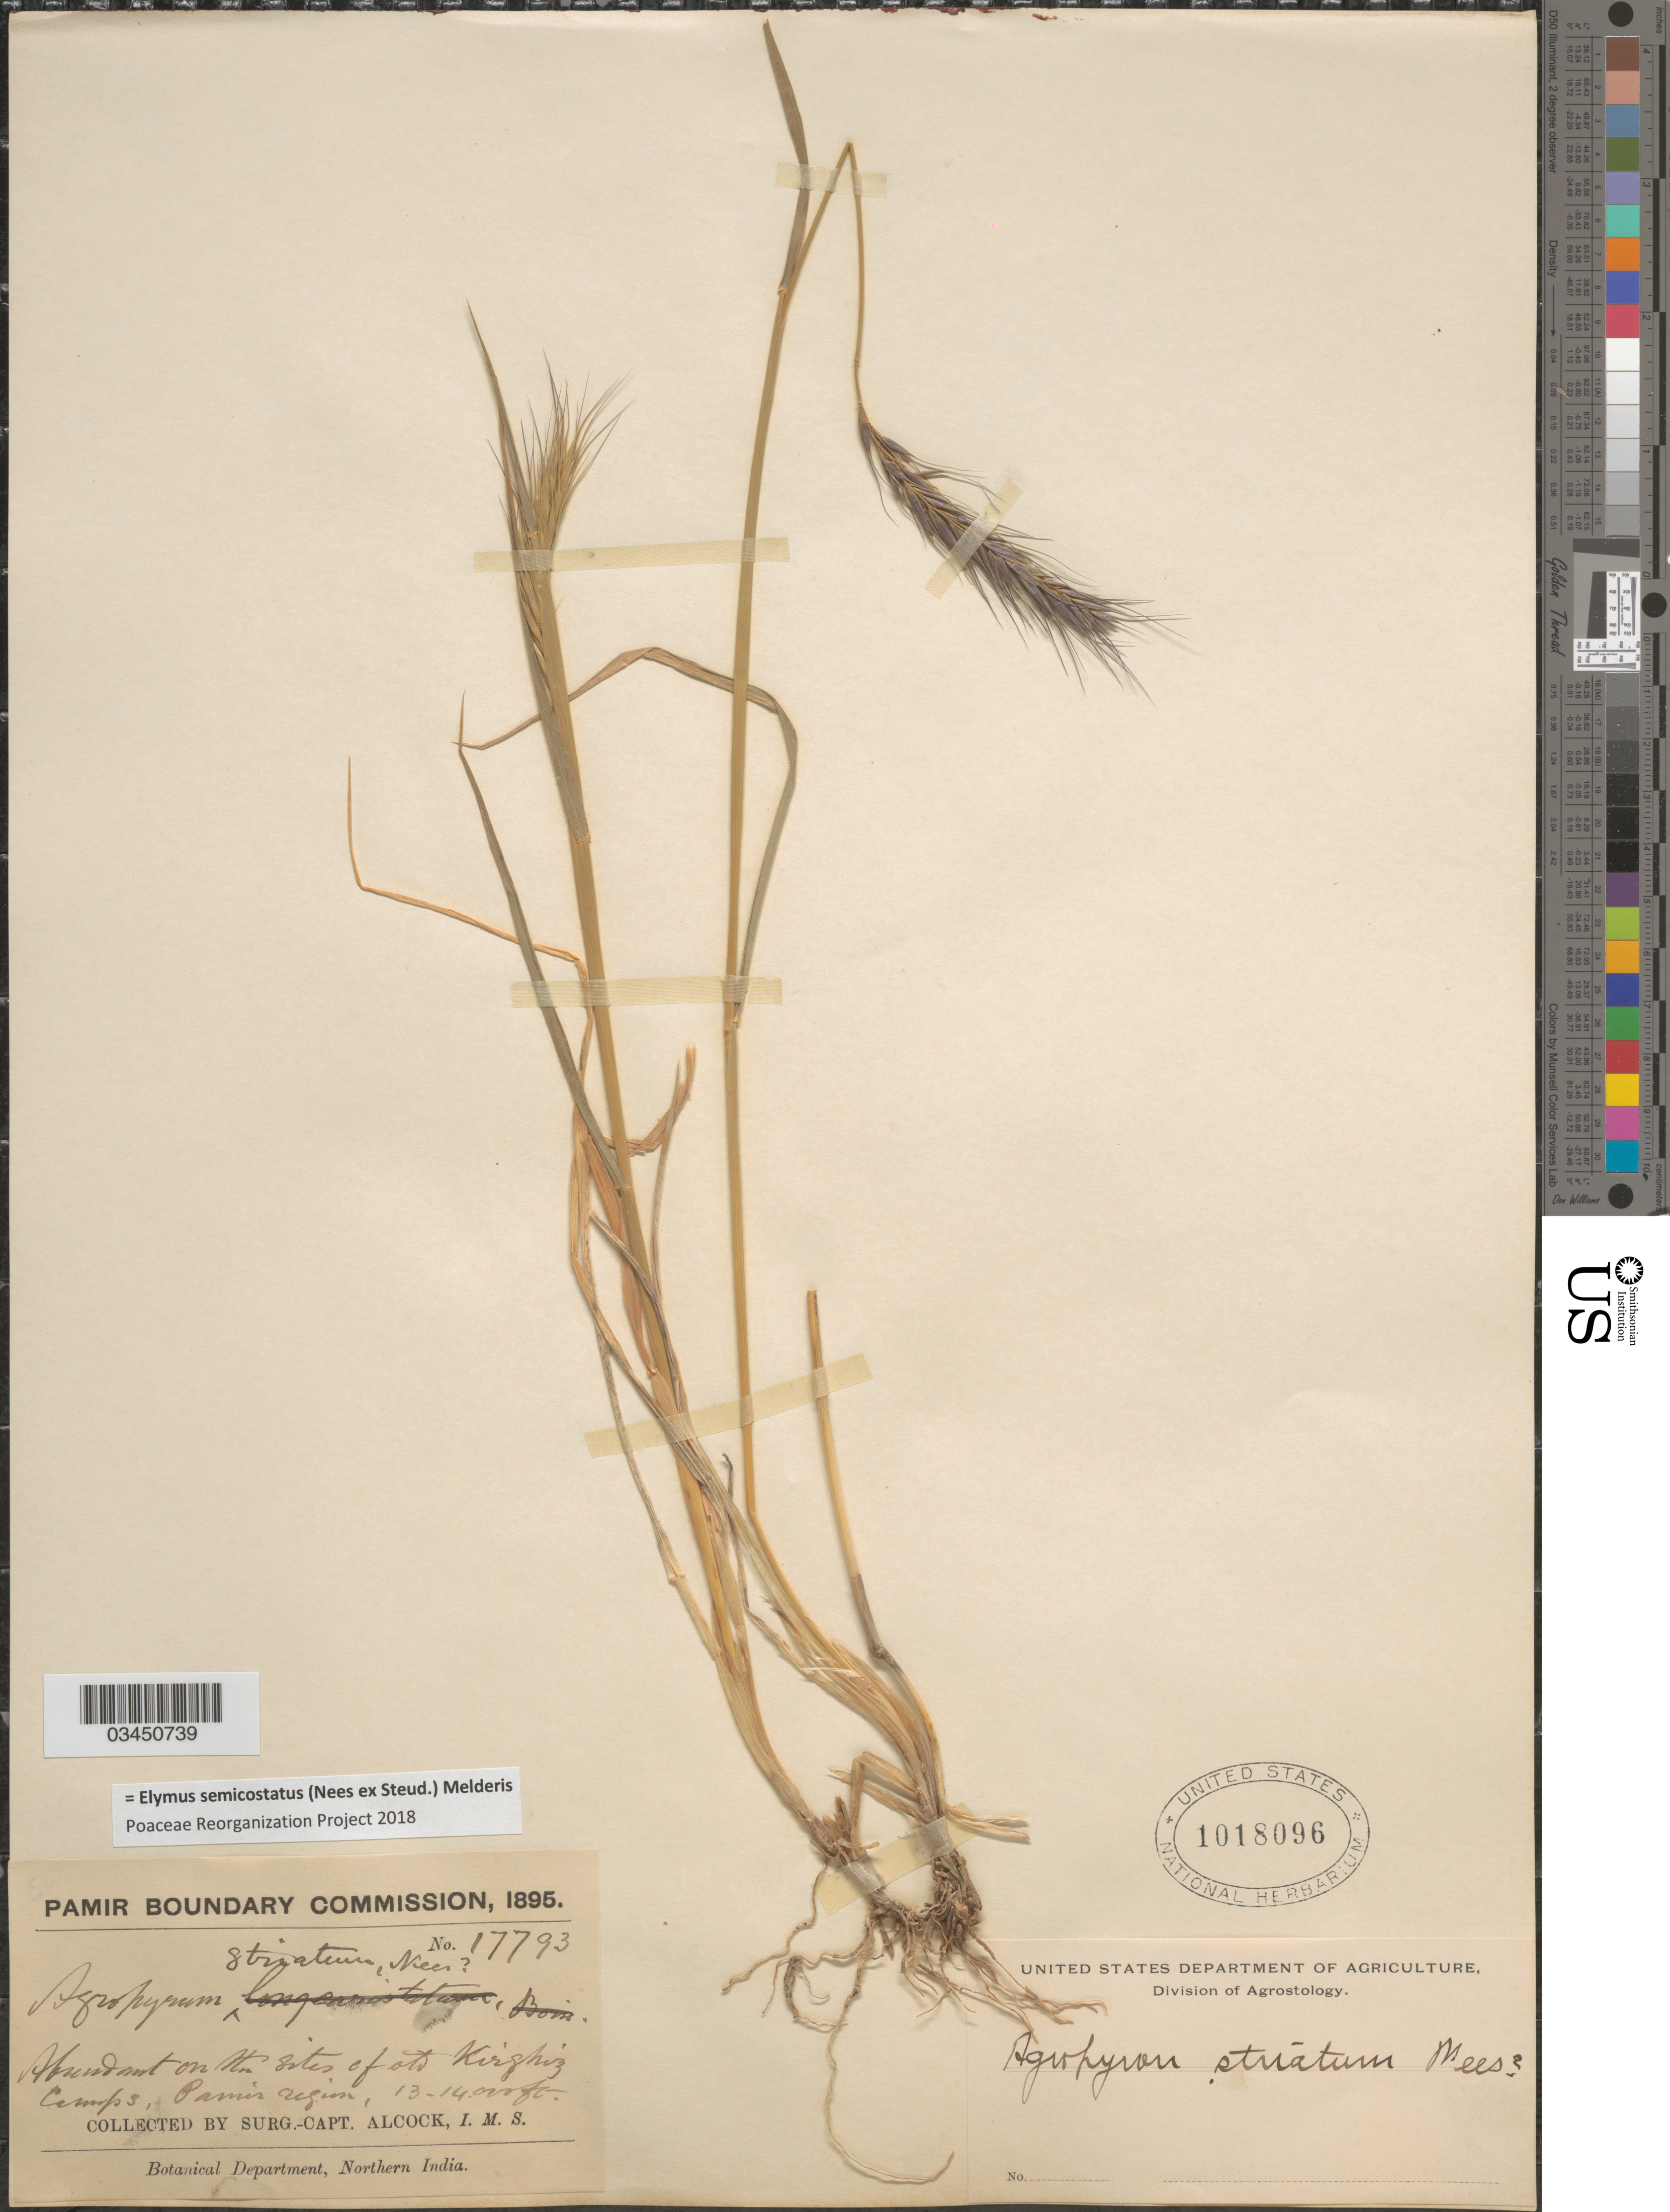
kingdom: Plantae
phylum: Tracheophyta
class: Liliopsida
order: Poales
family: Poaceae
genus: Elymus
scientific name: Elymus semicostatus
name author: (Nees ex Steud.) Melderis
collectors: Surg. -Capt. Alcock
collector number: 17793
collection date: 1895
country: India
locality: Abundant on the sites of old Kirghiz Camps, Pamir region.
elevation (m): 3962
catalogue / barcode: US 1018096